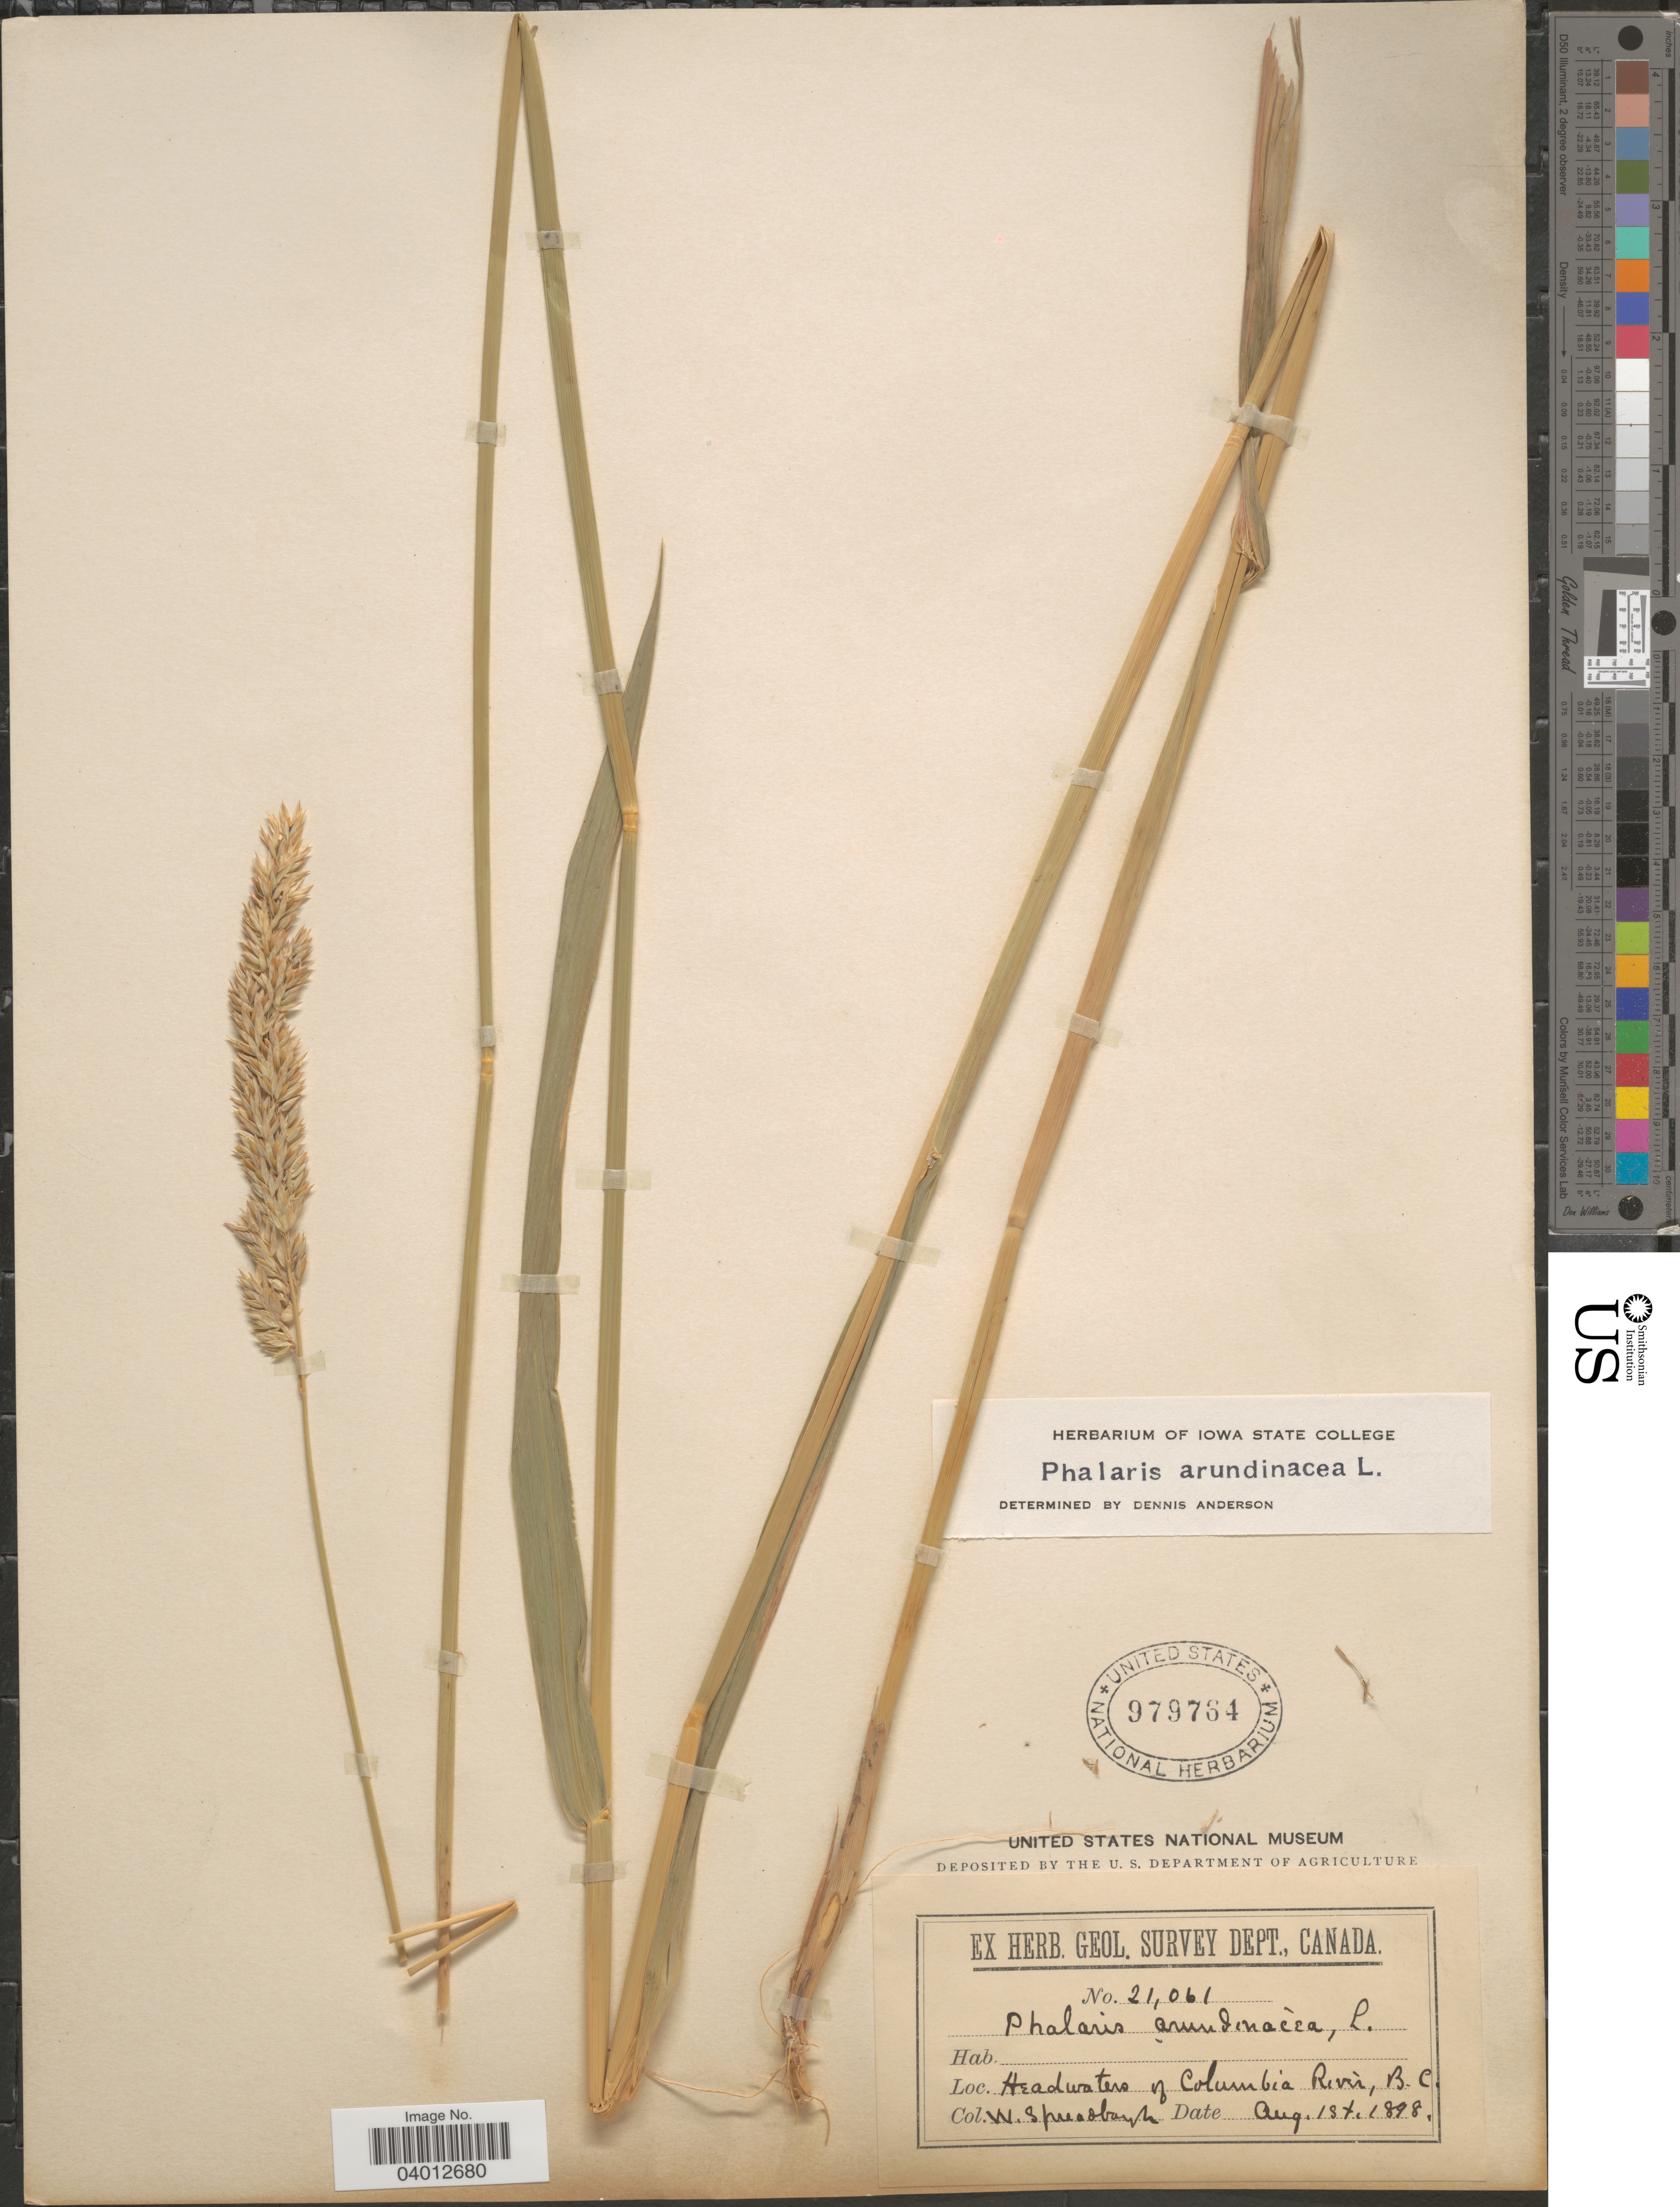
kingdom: Plantae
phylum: Tracheophyta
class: Liliopsida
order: Poales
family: Poaceae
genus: Phalaris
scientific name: Phalaris arundinacea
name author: L.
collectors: W. Spreadborough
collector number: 21061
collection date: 1898-08-01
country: Canada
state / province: British Columbia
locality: Headwaters of Columbia River.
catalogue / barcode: US 979764